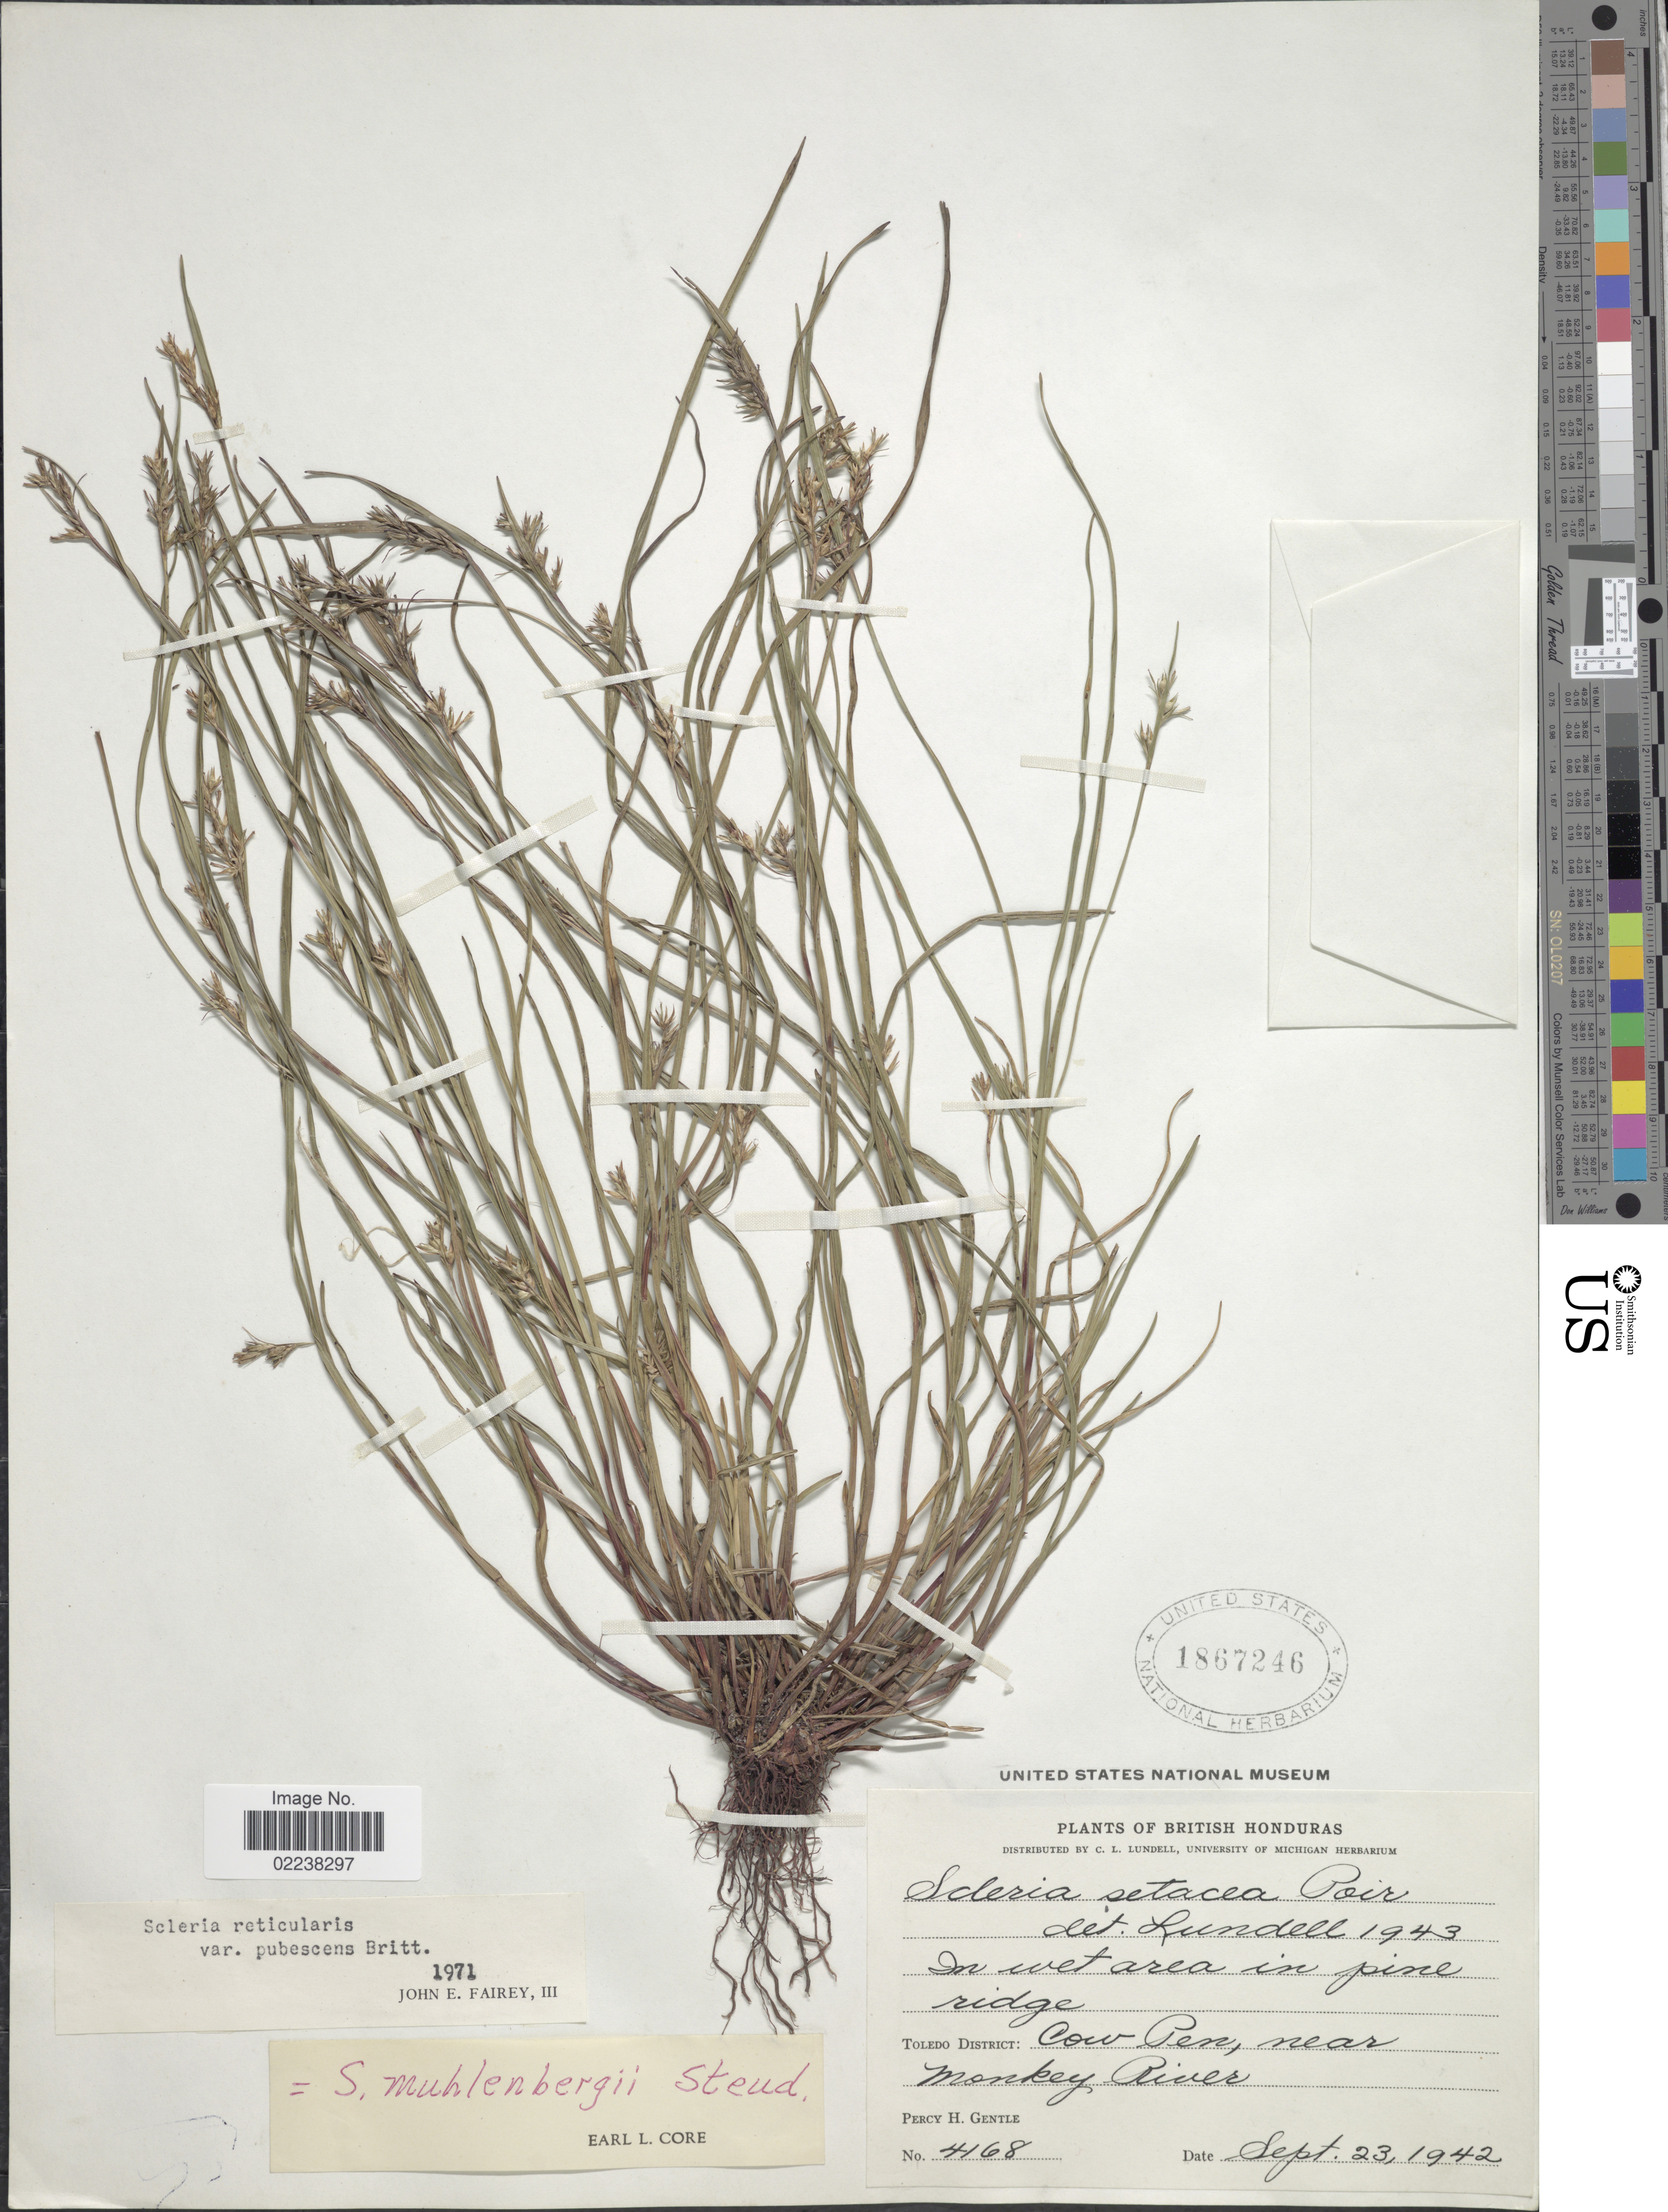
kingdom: Plantae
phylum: Tracheophyta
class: Liliopsida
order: Poales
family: Cyperaceae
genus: Scleria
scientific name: Scleria muehlenbergii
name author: Steud.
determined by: Strong, Mark T., (BOT), Smithsonian Institution - National Museum of Natural History (UNITED STATES)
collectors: P. H. Gentle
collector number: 4168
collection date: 1942-09-23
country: Belize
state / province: Toledo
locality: British Honduras, Toledo District: Cow Pen, near Monkey River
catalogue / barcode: US 1867246